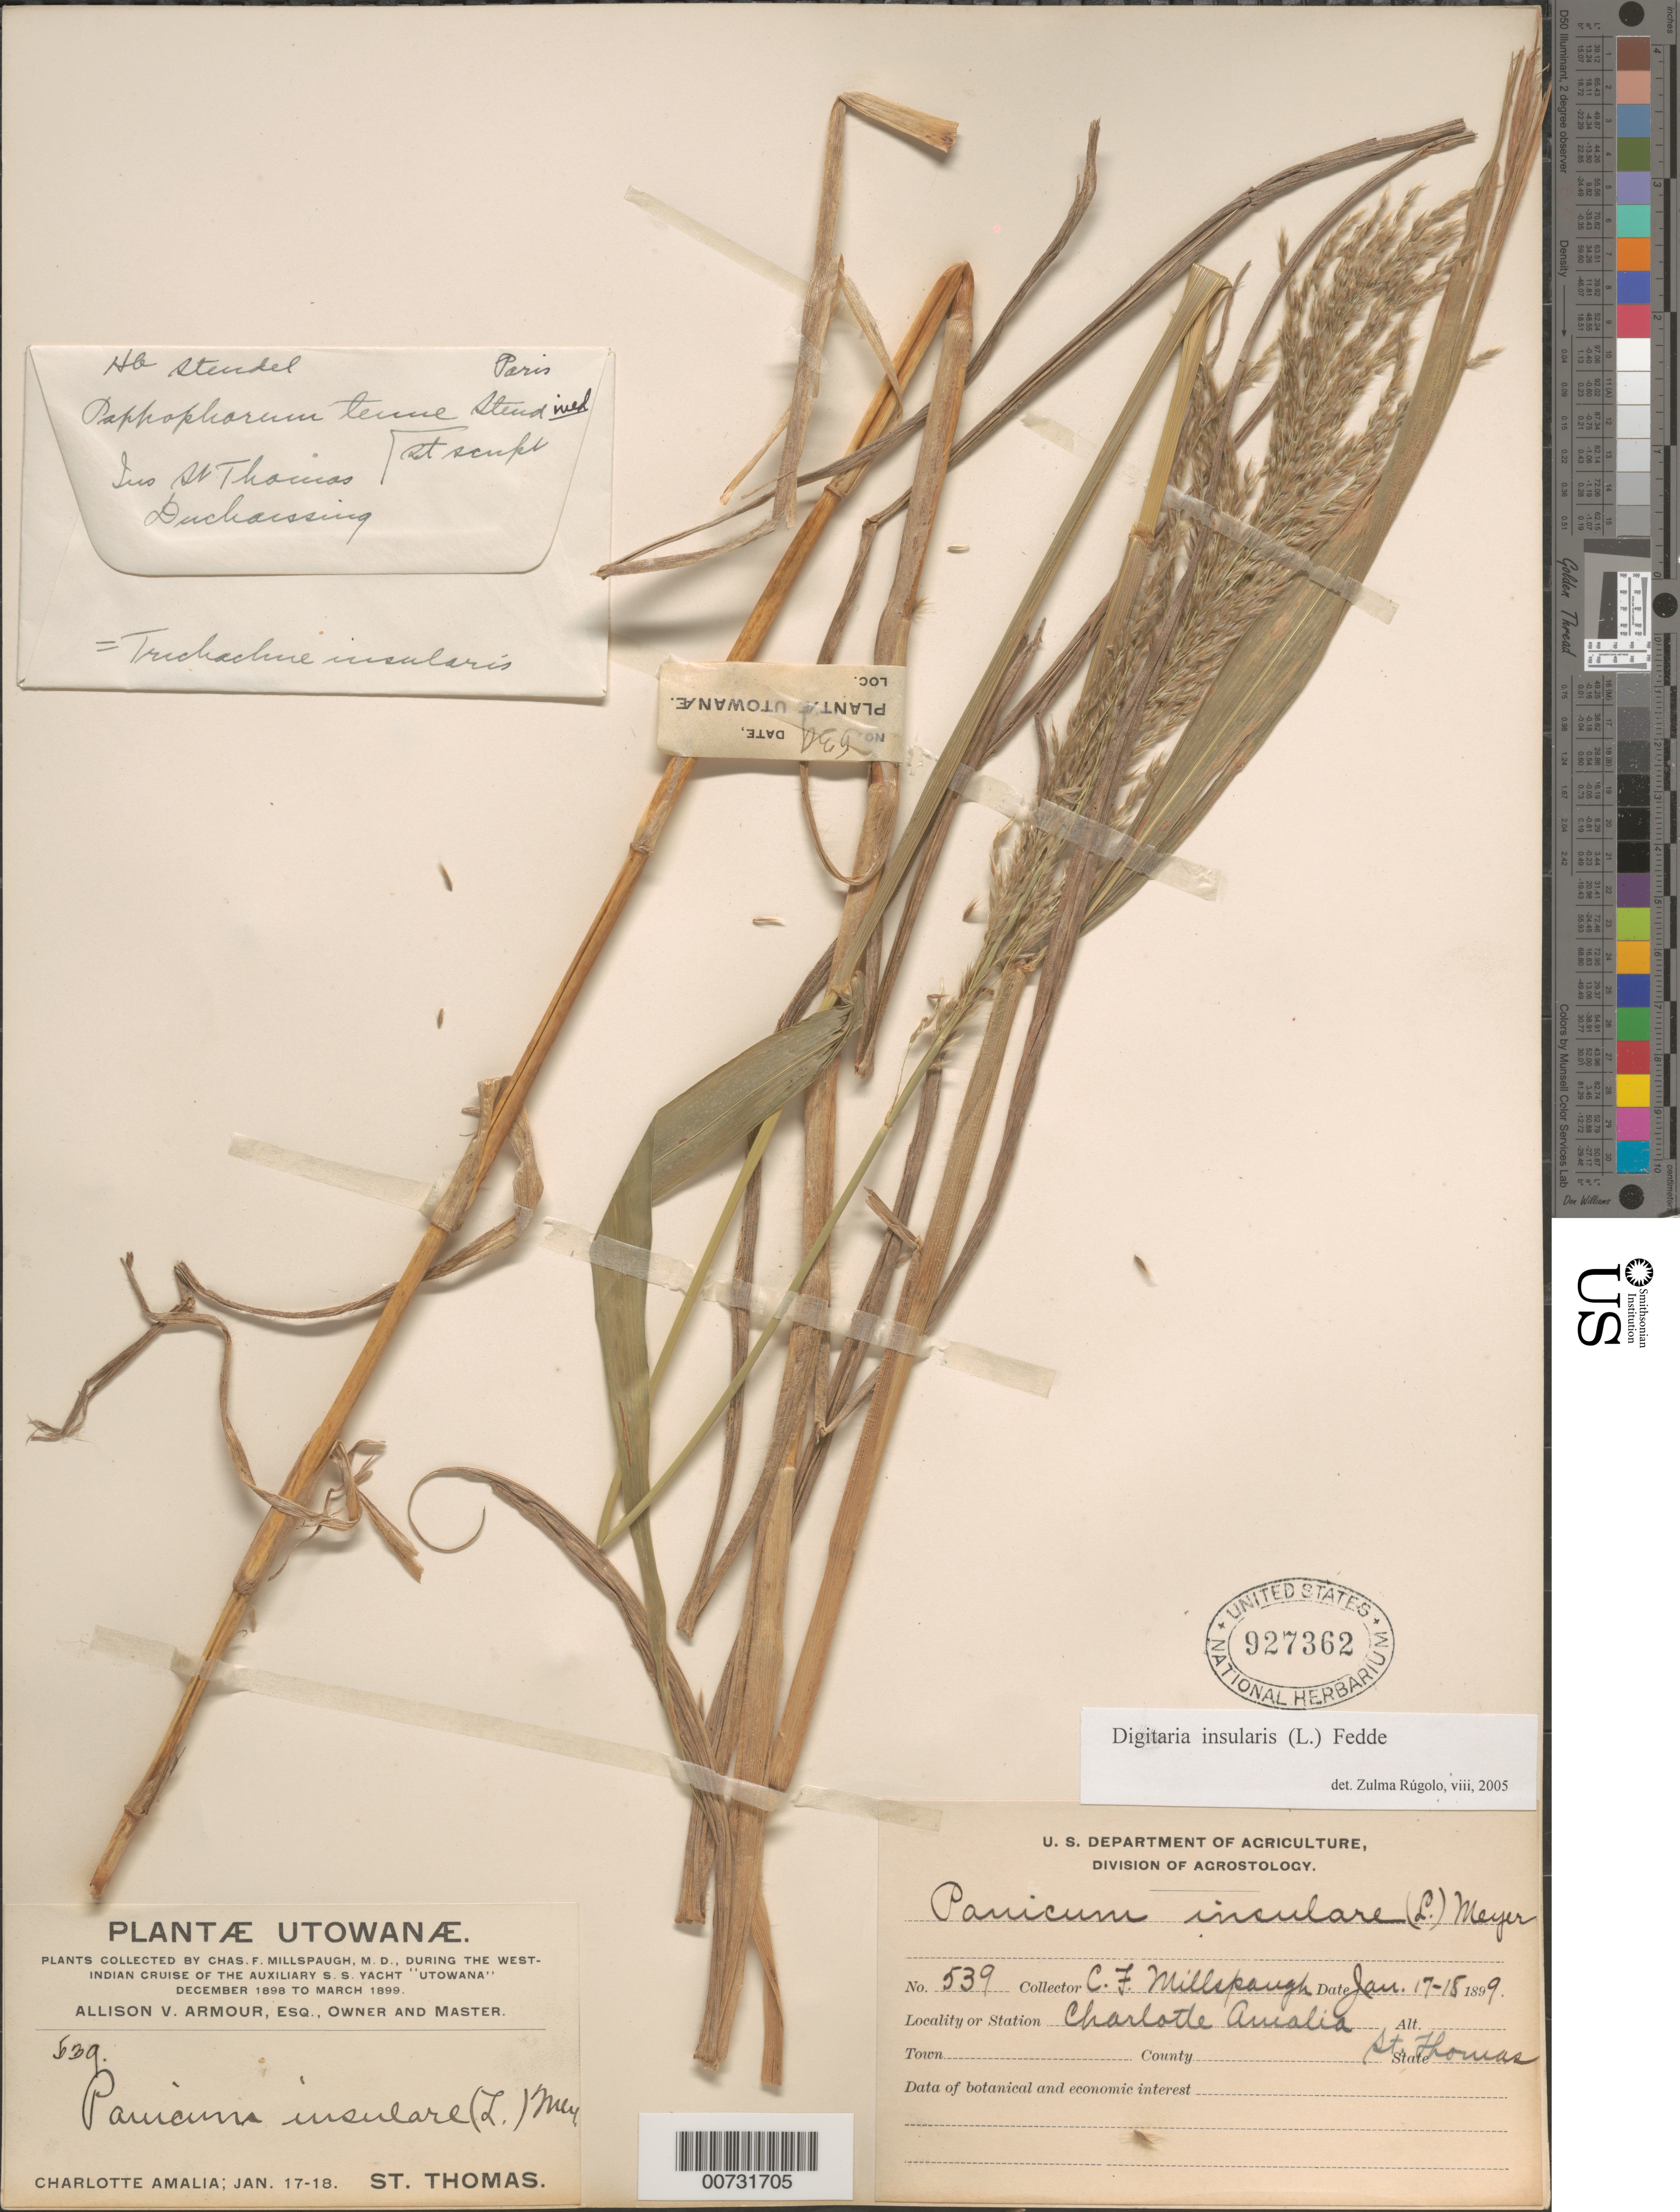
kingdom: Plantae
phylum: Tracheophyta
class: Liliopsida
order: Poales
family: Poaceae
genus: Digitaria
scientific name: Digitaria insularis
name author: (L.) Mez ex Ekman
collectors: C. F. Millspaugh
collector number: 539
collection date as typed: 17 Jan 1899 and 18 Jan 1899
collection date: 1899-01-17,1899-01-18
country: U.S. Virgin Islands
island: St. Thomas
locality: St. Thomas; Charlotte Amalia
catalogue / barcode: US 927362